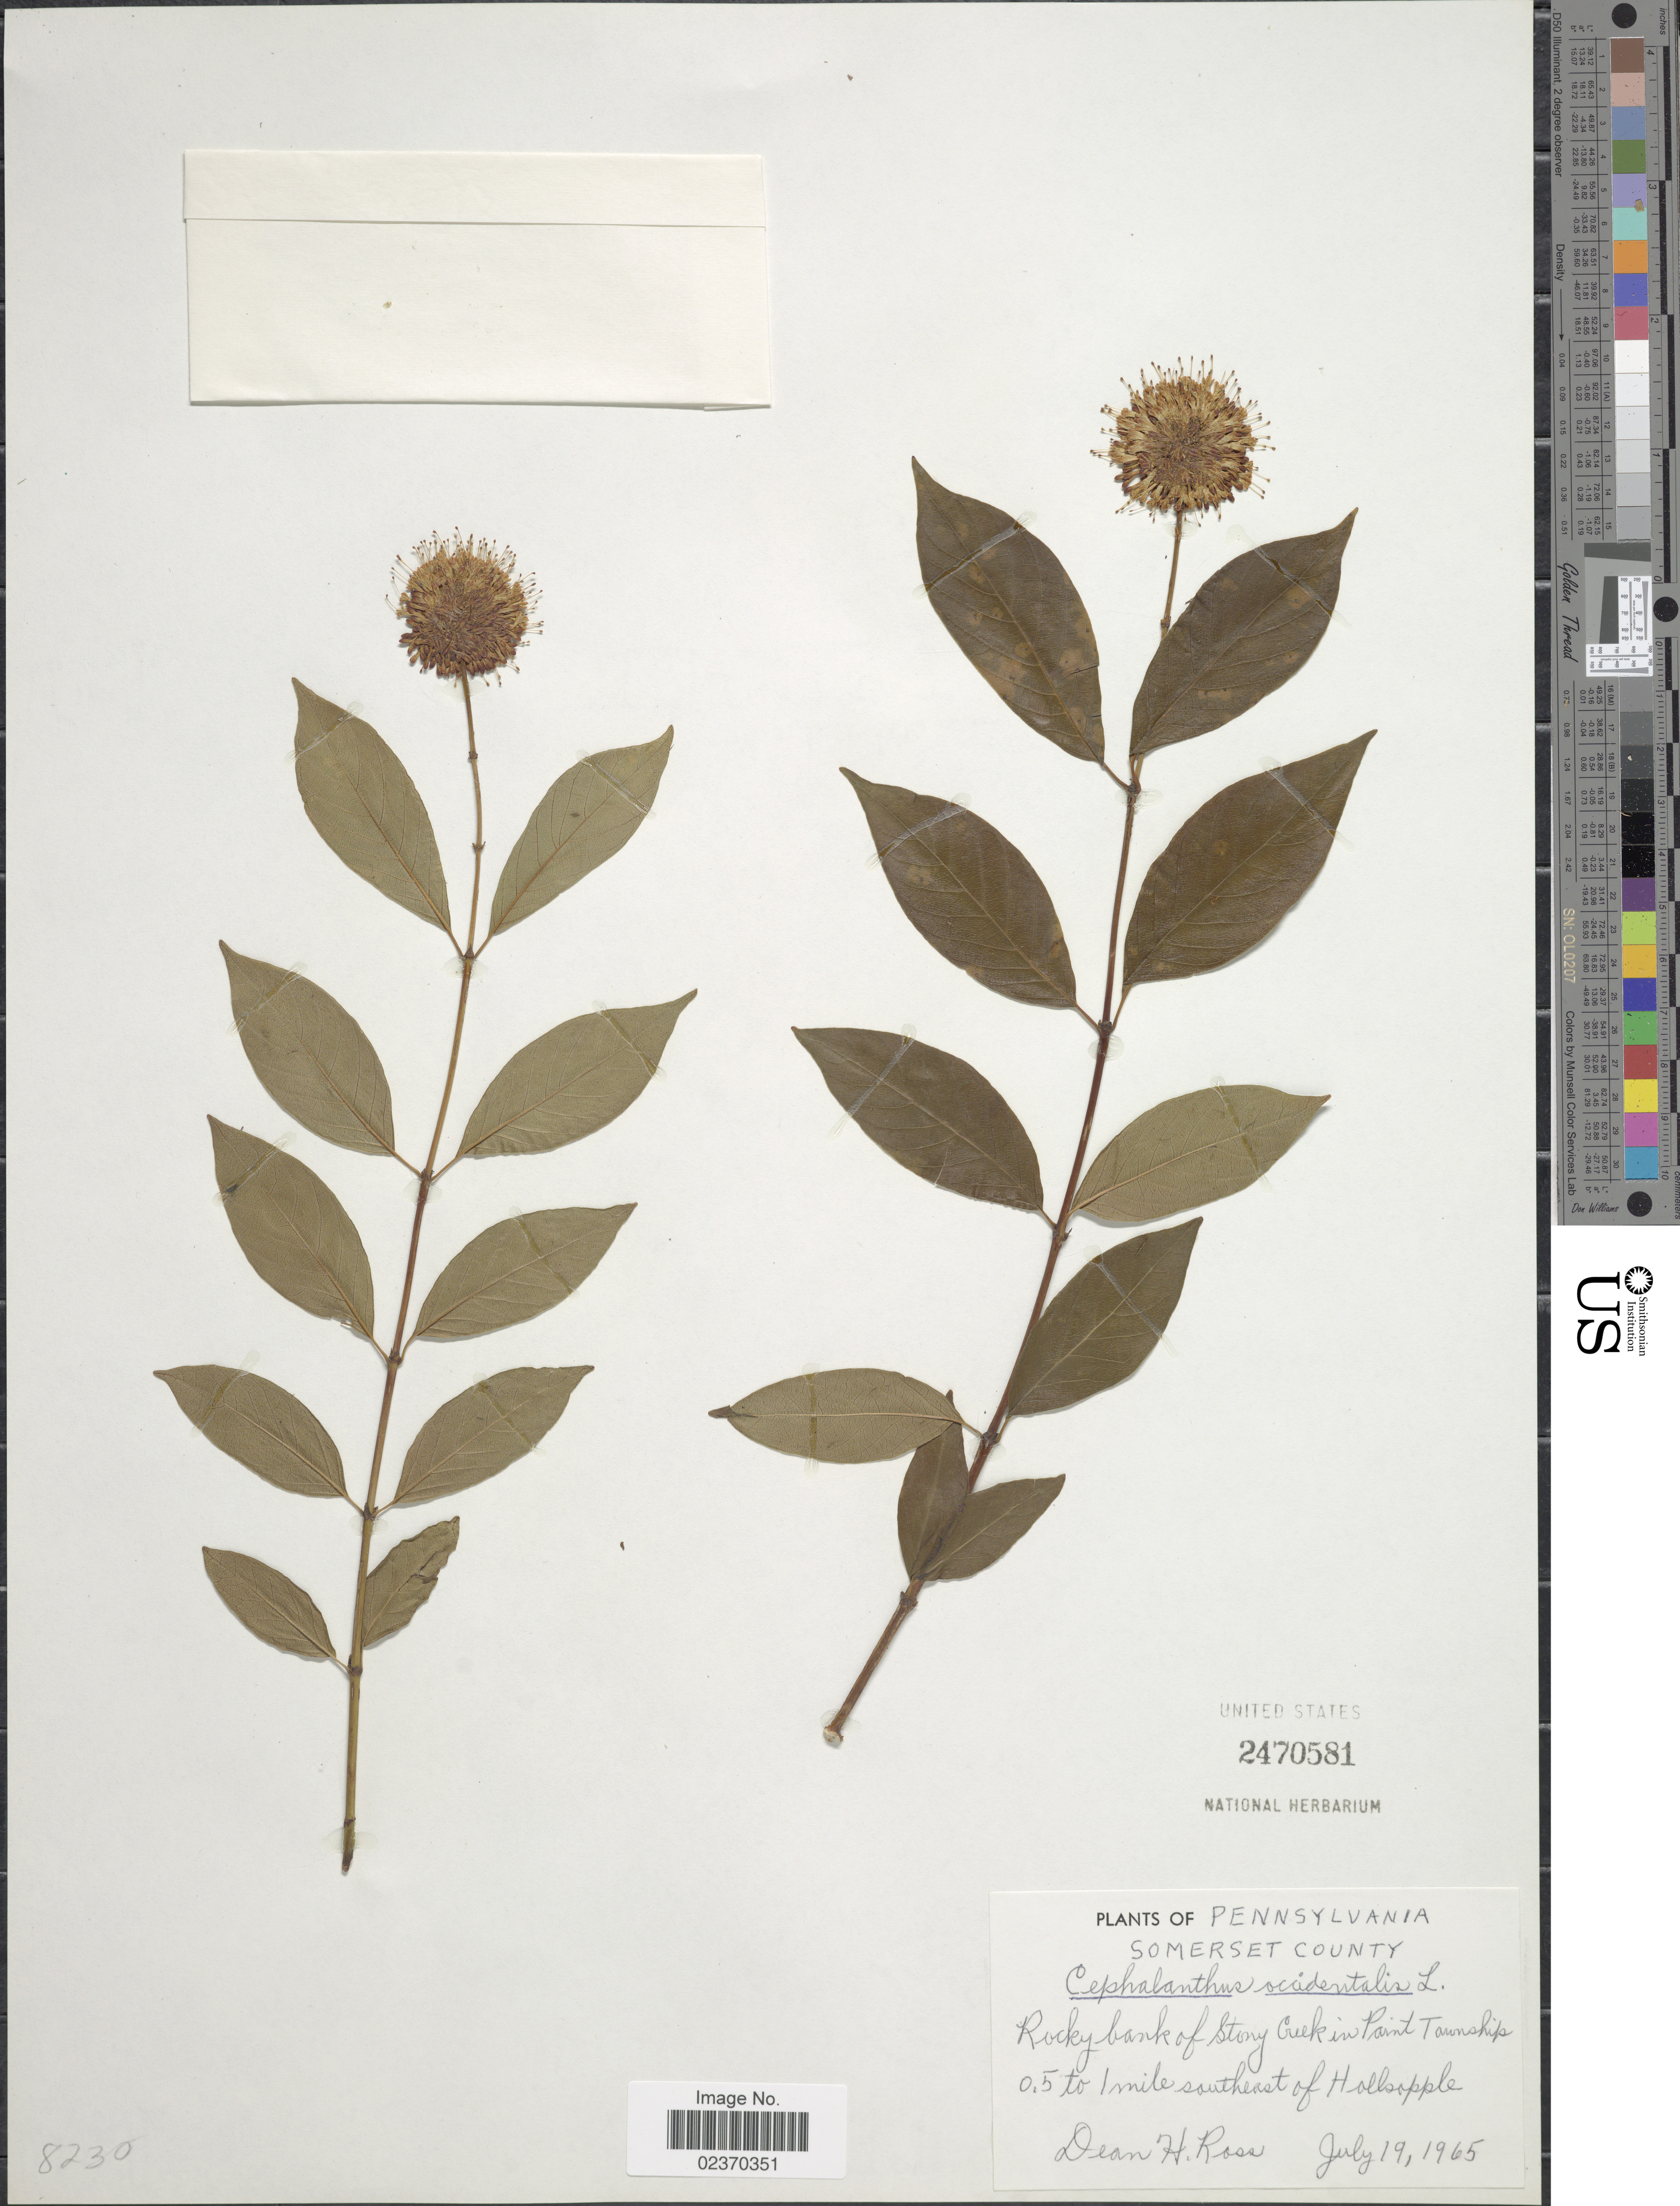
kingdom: Plantae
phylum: Tracheophyta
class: Magnoliopsida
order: Gentianales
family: Rubiaceae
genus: Cephalanthus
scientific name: Cephalanthus occidentalis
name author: L.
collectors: D. Ross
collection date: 1965-07-19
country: United States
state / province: Pennsylvania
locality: Somerset County. Rocky bank of Stony Creek in Point Township 0.5 to 1 mile southeast of Hollsapple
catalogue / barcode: US 2470581